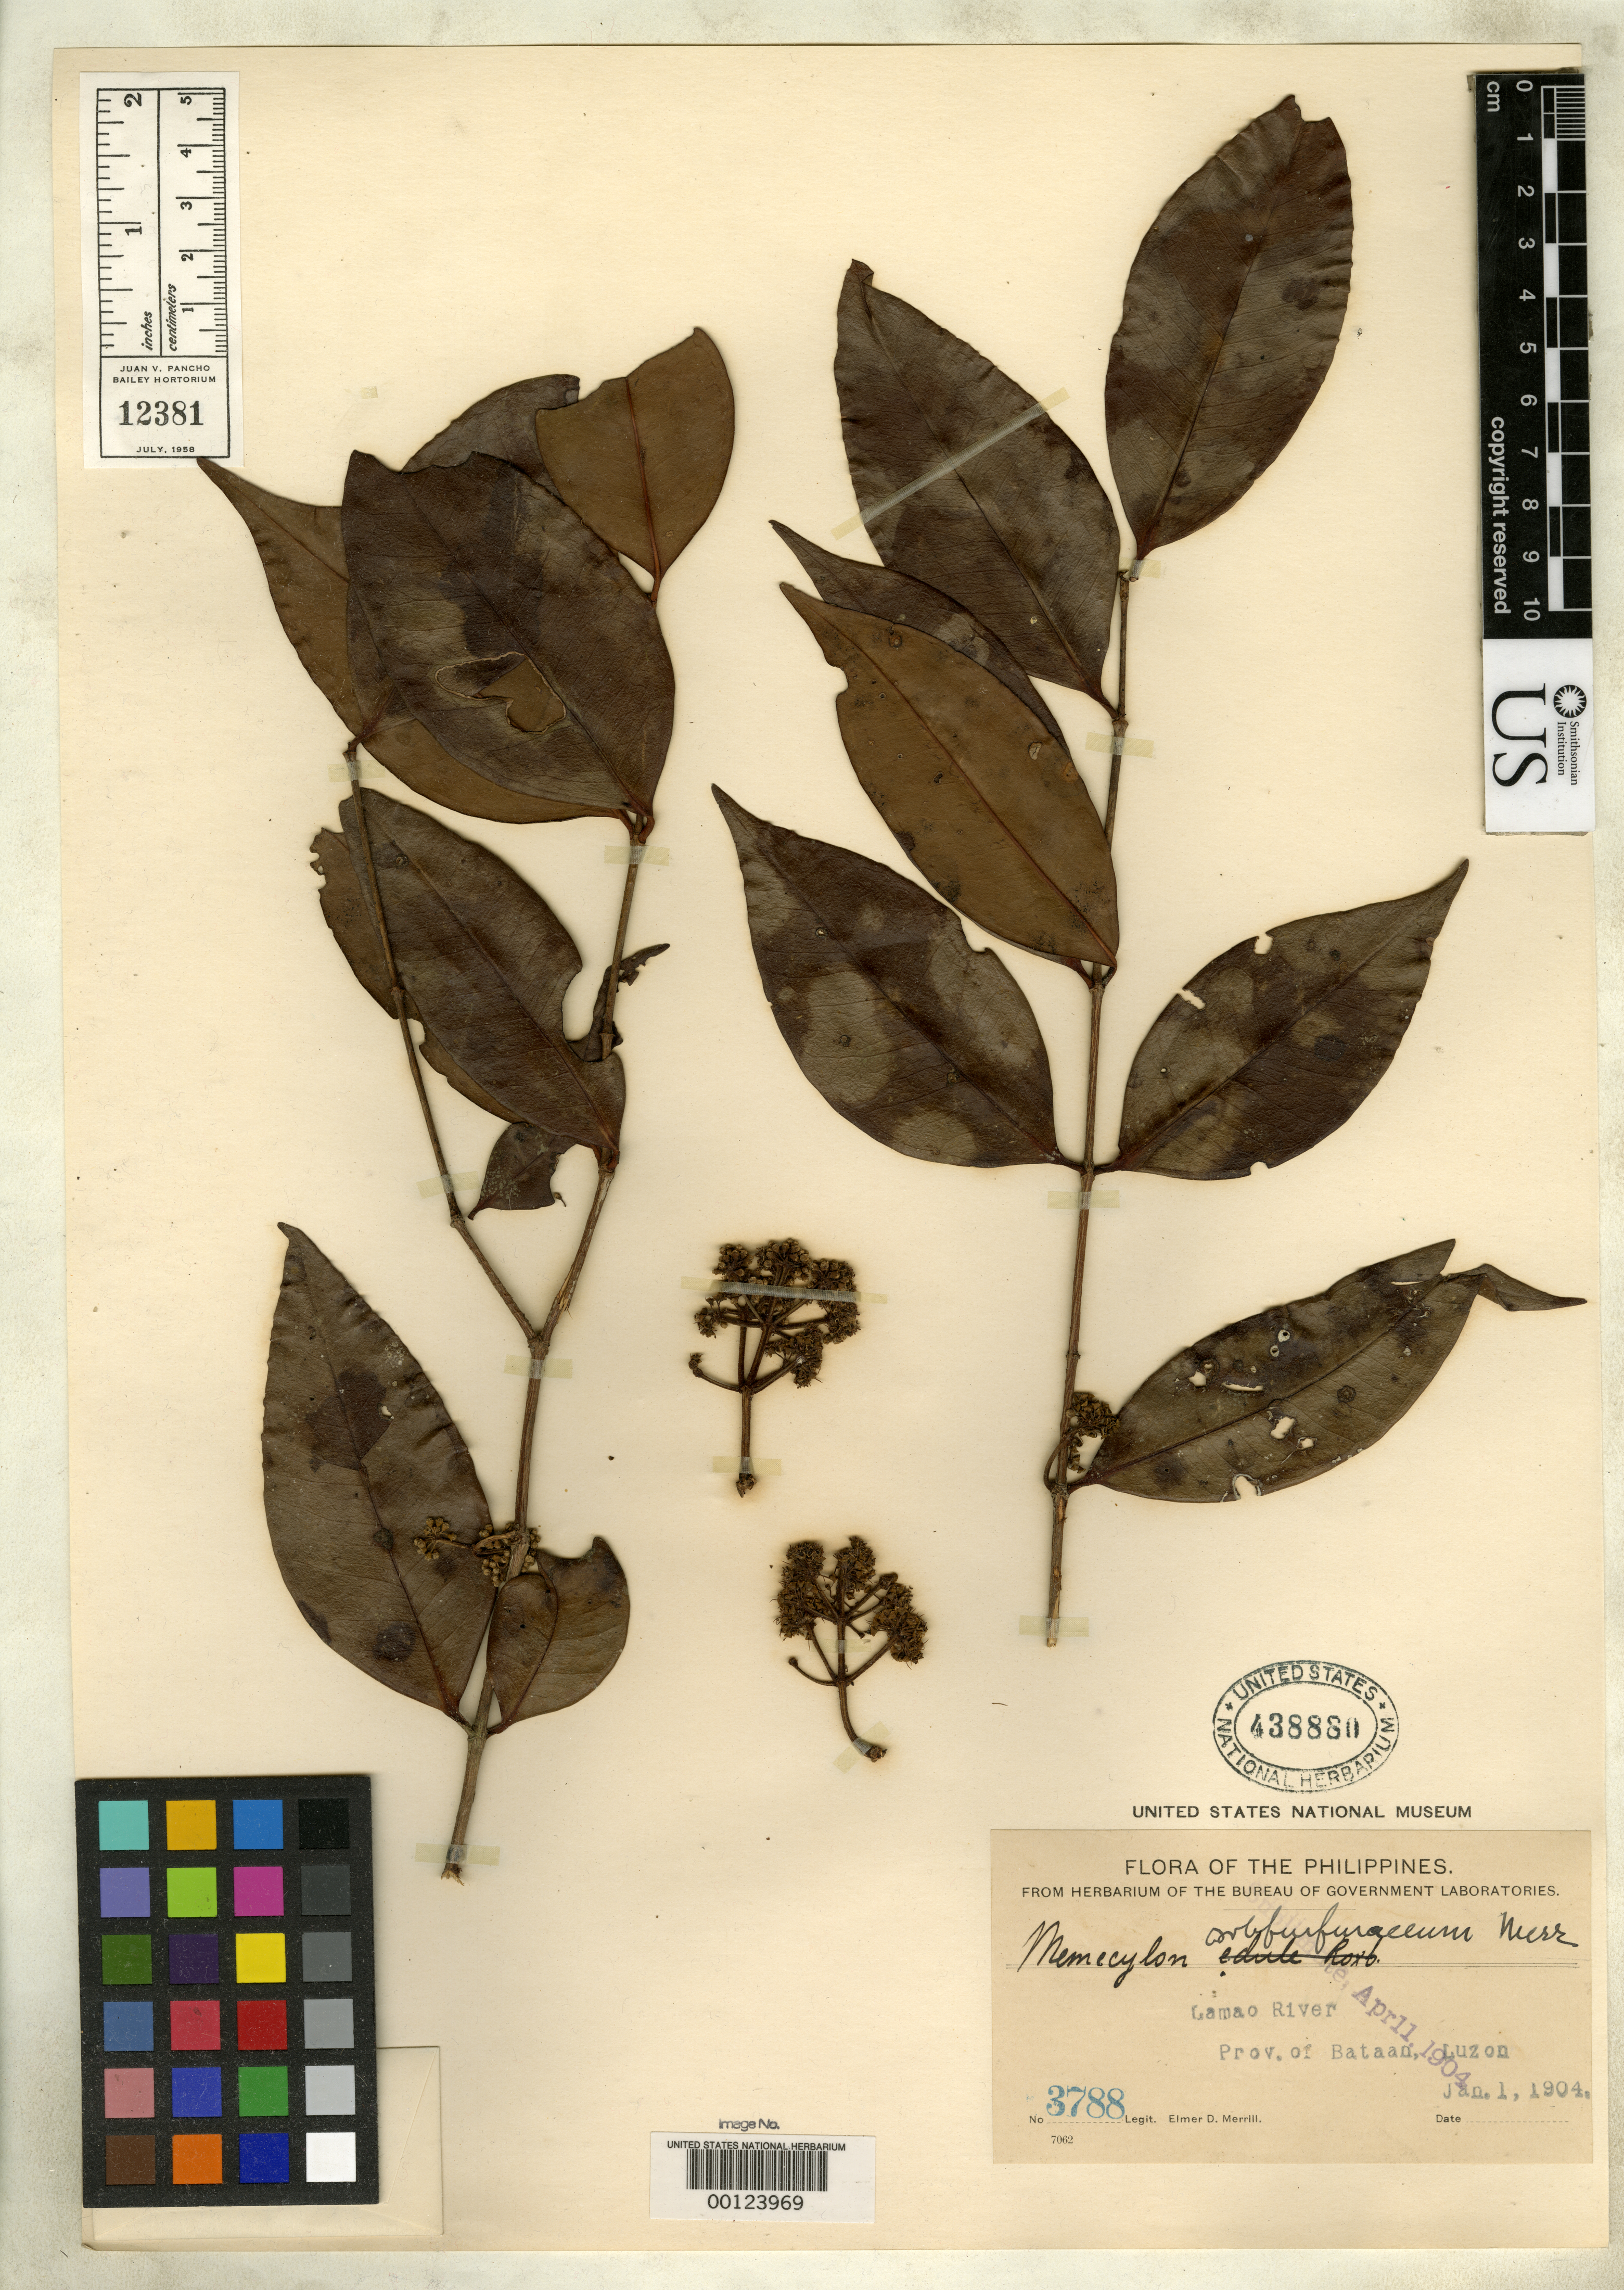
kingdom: Plantae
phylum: Tracheophyta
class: Magnoliopsida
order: Myrtales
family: Melastomataceae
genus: Memecylon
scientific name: Memecylon subfurfuraceum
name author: Merr.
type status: Isotype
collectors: E. D. Merrill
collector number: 3788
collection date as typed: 01 Jan 1904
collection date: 1904-01-01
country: Philippines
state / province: Central Luzon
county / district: Bataan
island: Luzon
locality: Lamao River.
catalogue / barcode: US 438880